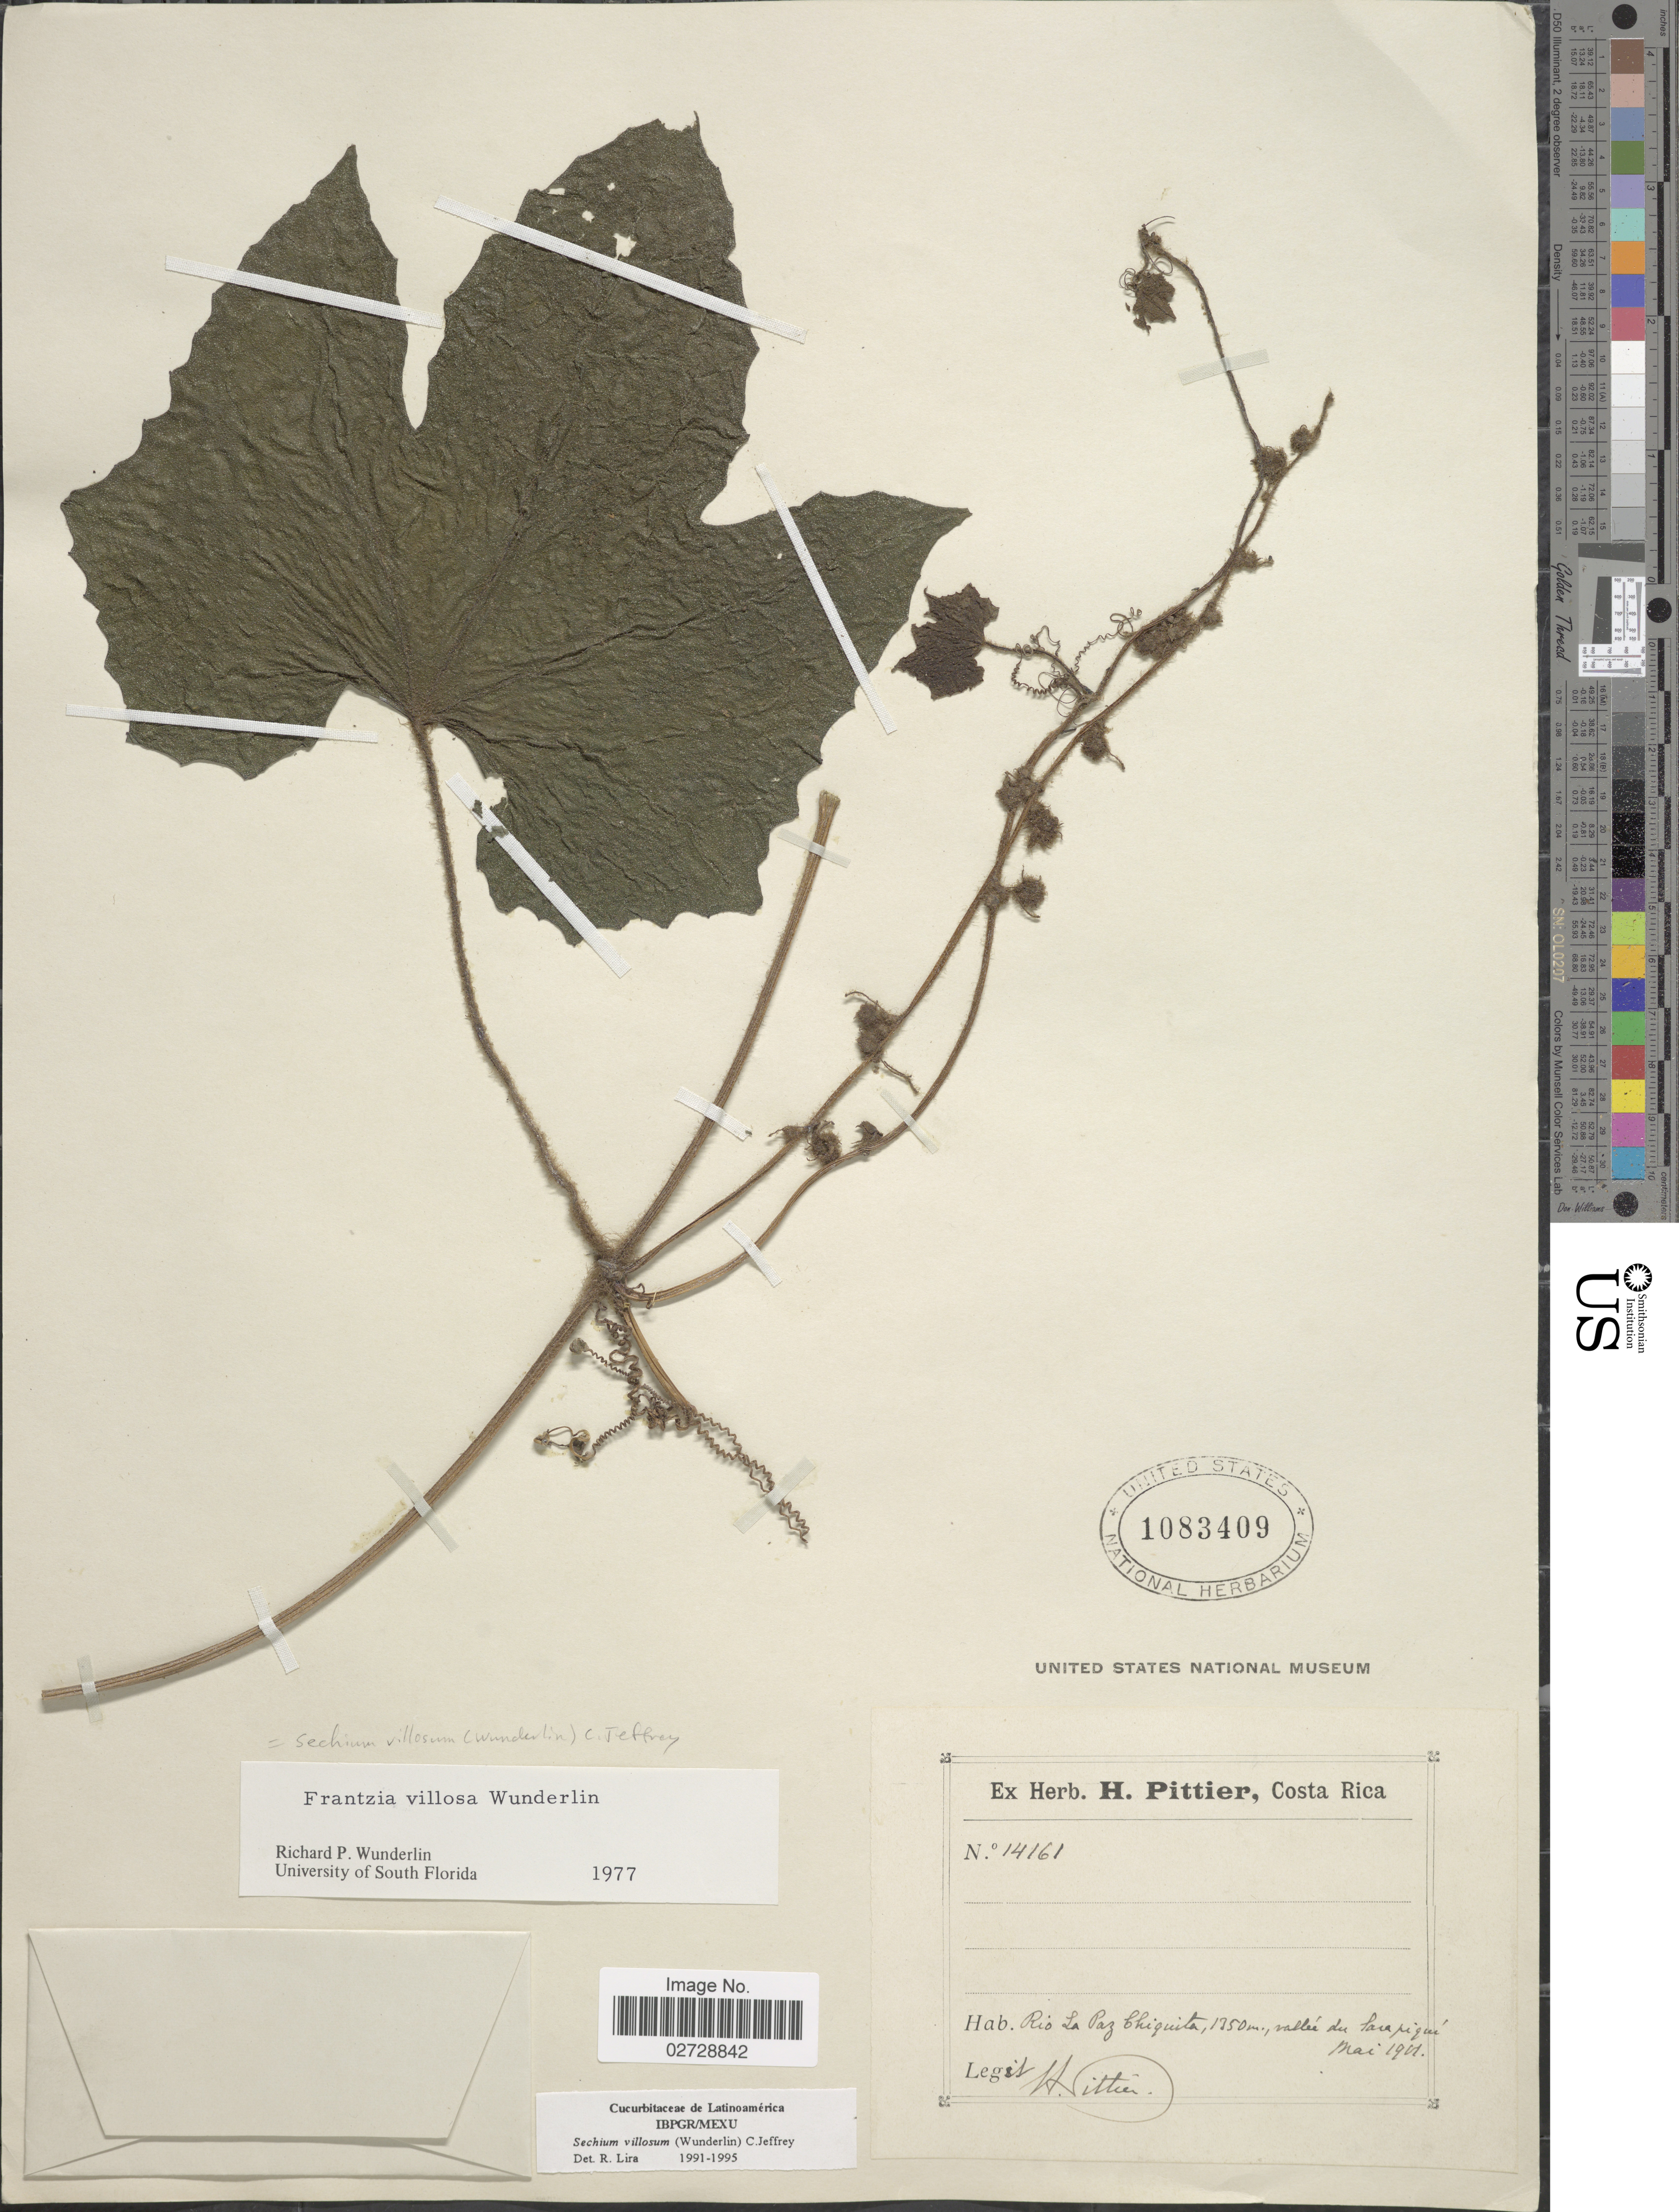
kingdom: Plantae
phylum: Tracheophyta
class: Magnoliopsida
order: Cucurbitales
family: Cucurbitaceae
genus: Sechium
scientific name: Sechium villosum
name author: (Wunderlin) C. Jeffrey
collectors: H. F. Pittier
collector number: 14161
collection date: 1901-05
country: Costa Rica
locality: Rio La Paz Chiquita, vallee du Sarapiqui.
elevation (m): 1350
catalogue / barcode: US 1083409